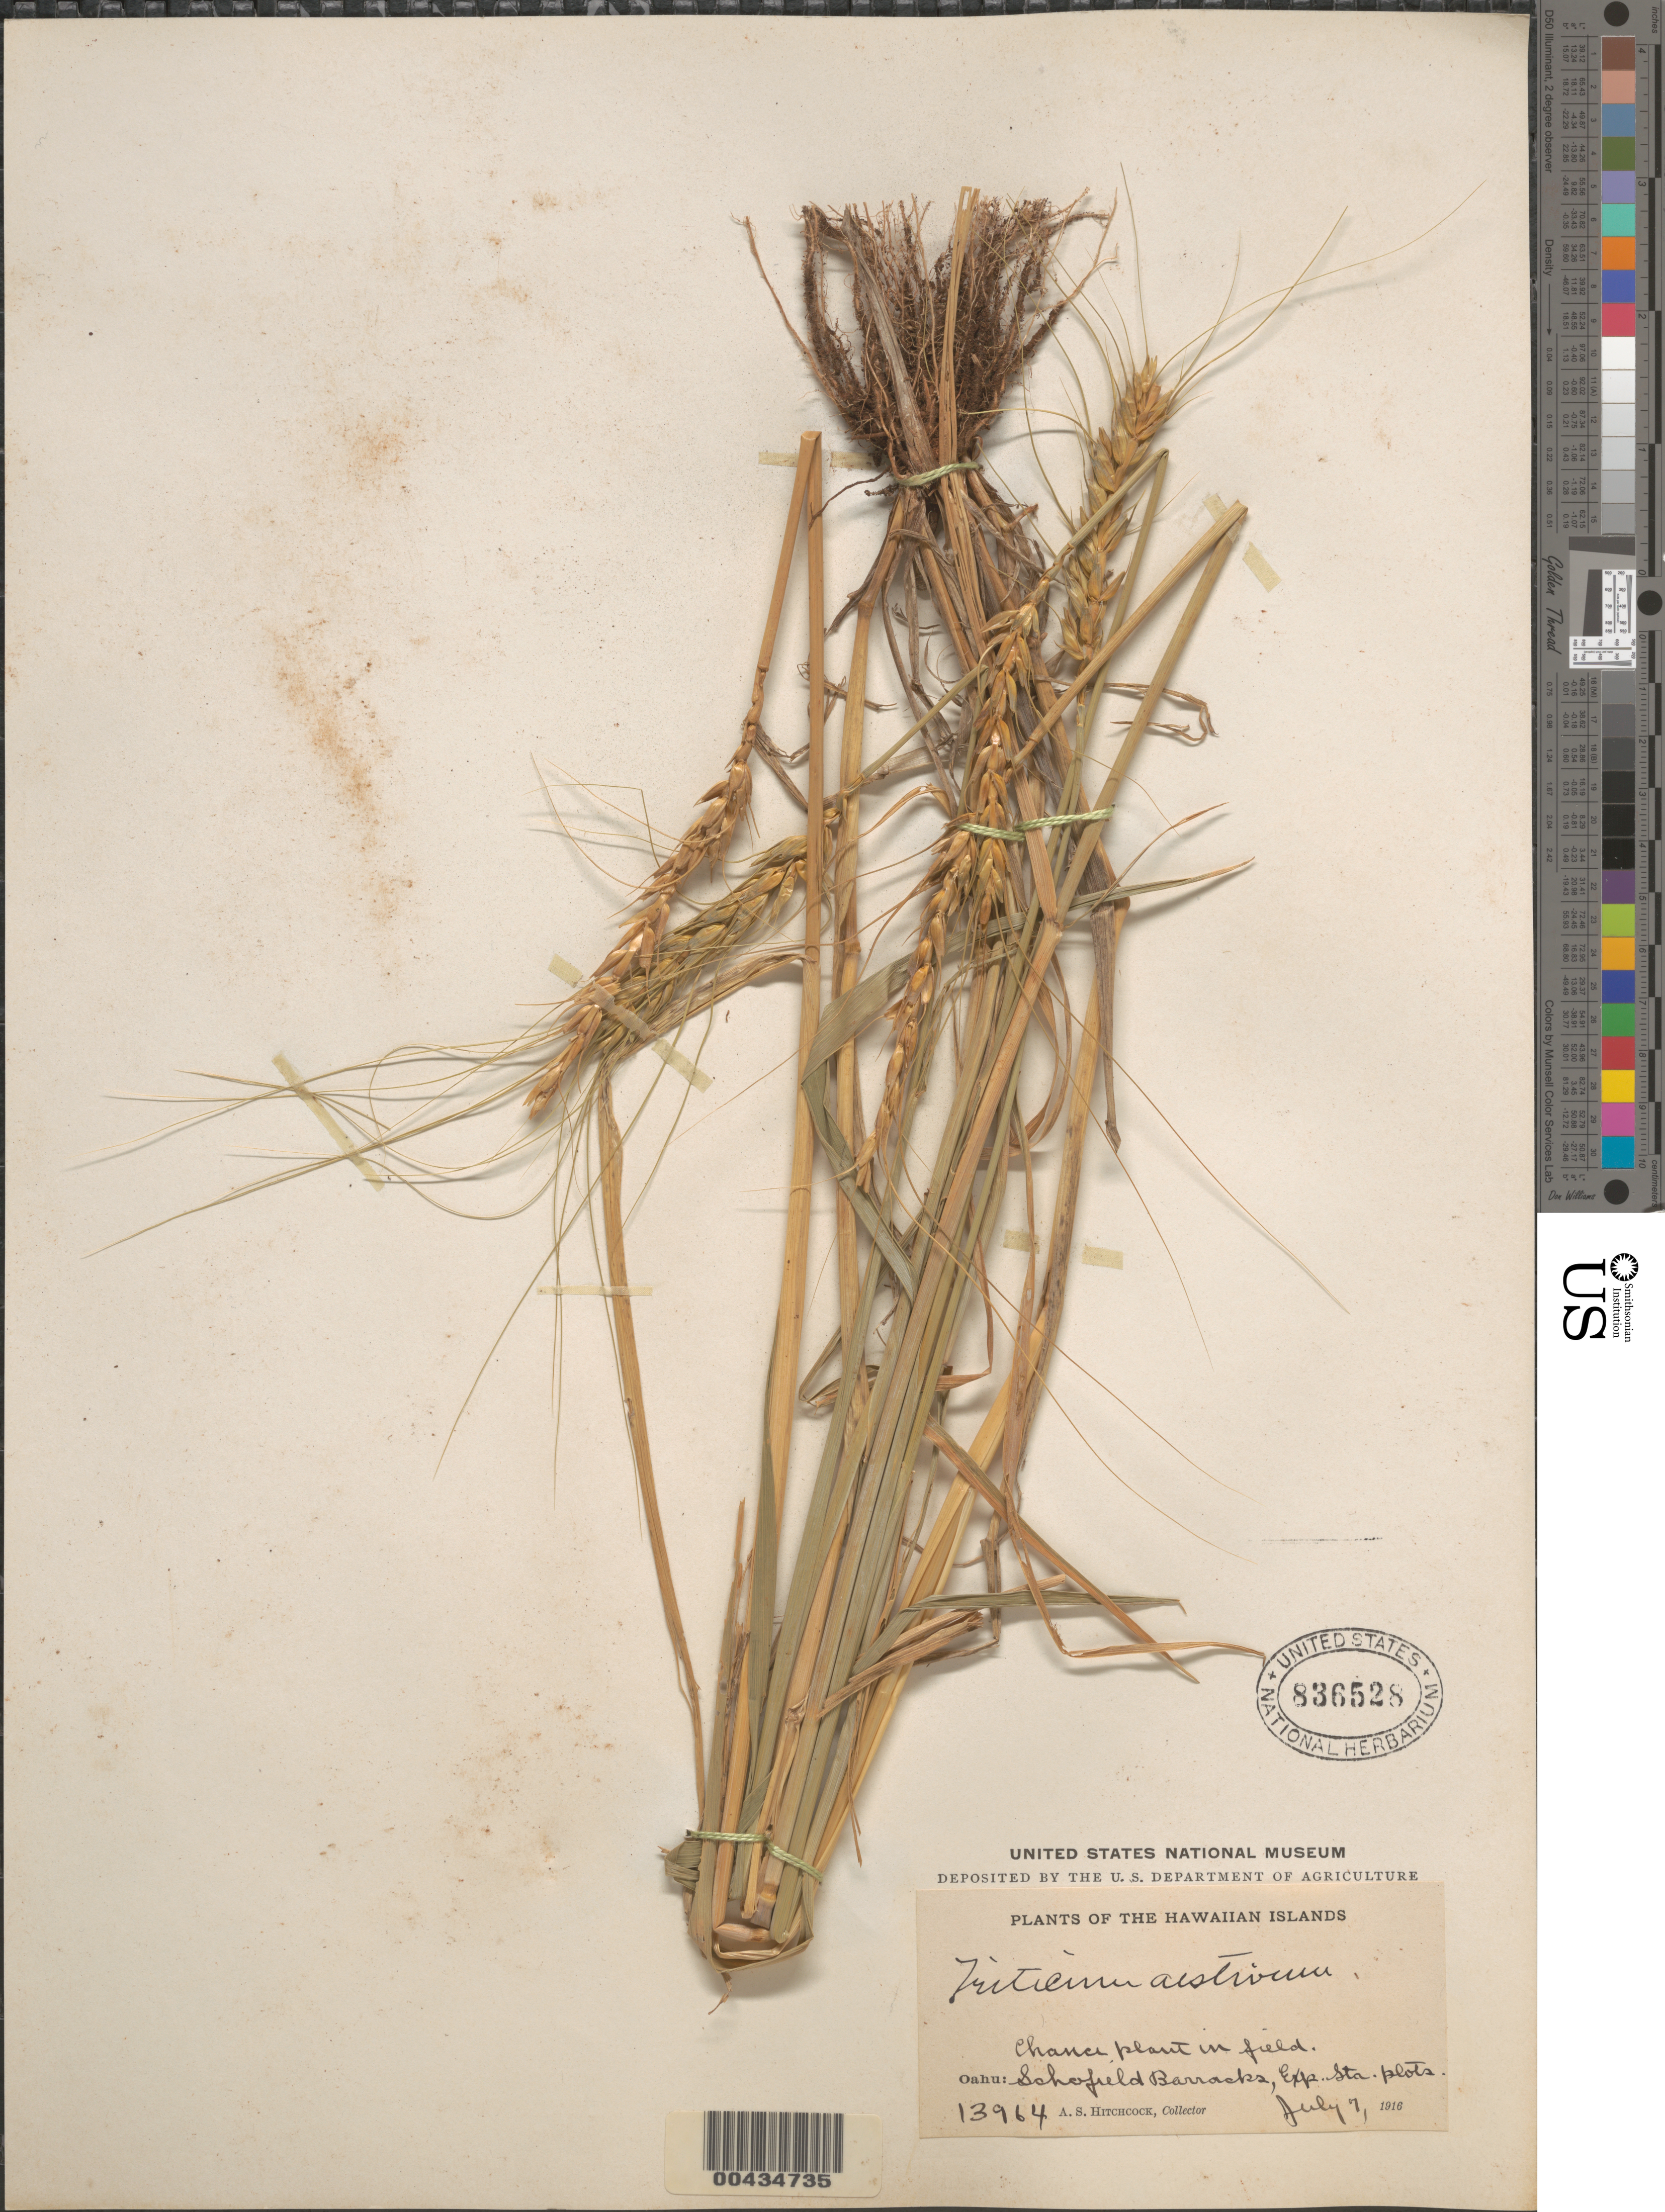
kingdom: Plantae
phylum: Tracheophyta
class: Liliopsida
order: Poales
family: Poaceae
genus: Triticum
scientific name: Triticum aestivum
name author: L.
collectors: A. S. Hitchcock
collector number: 13964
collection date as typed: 7 Jul 1916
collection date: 1916-07-07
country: United States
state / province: Hawaii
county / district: Honolulu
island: Oahu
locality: Schofield Barracks, Exp. Station plots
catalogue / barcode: US 836528